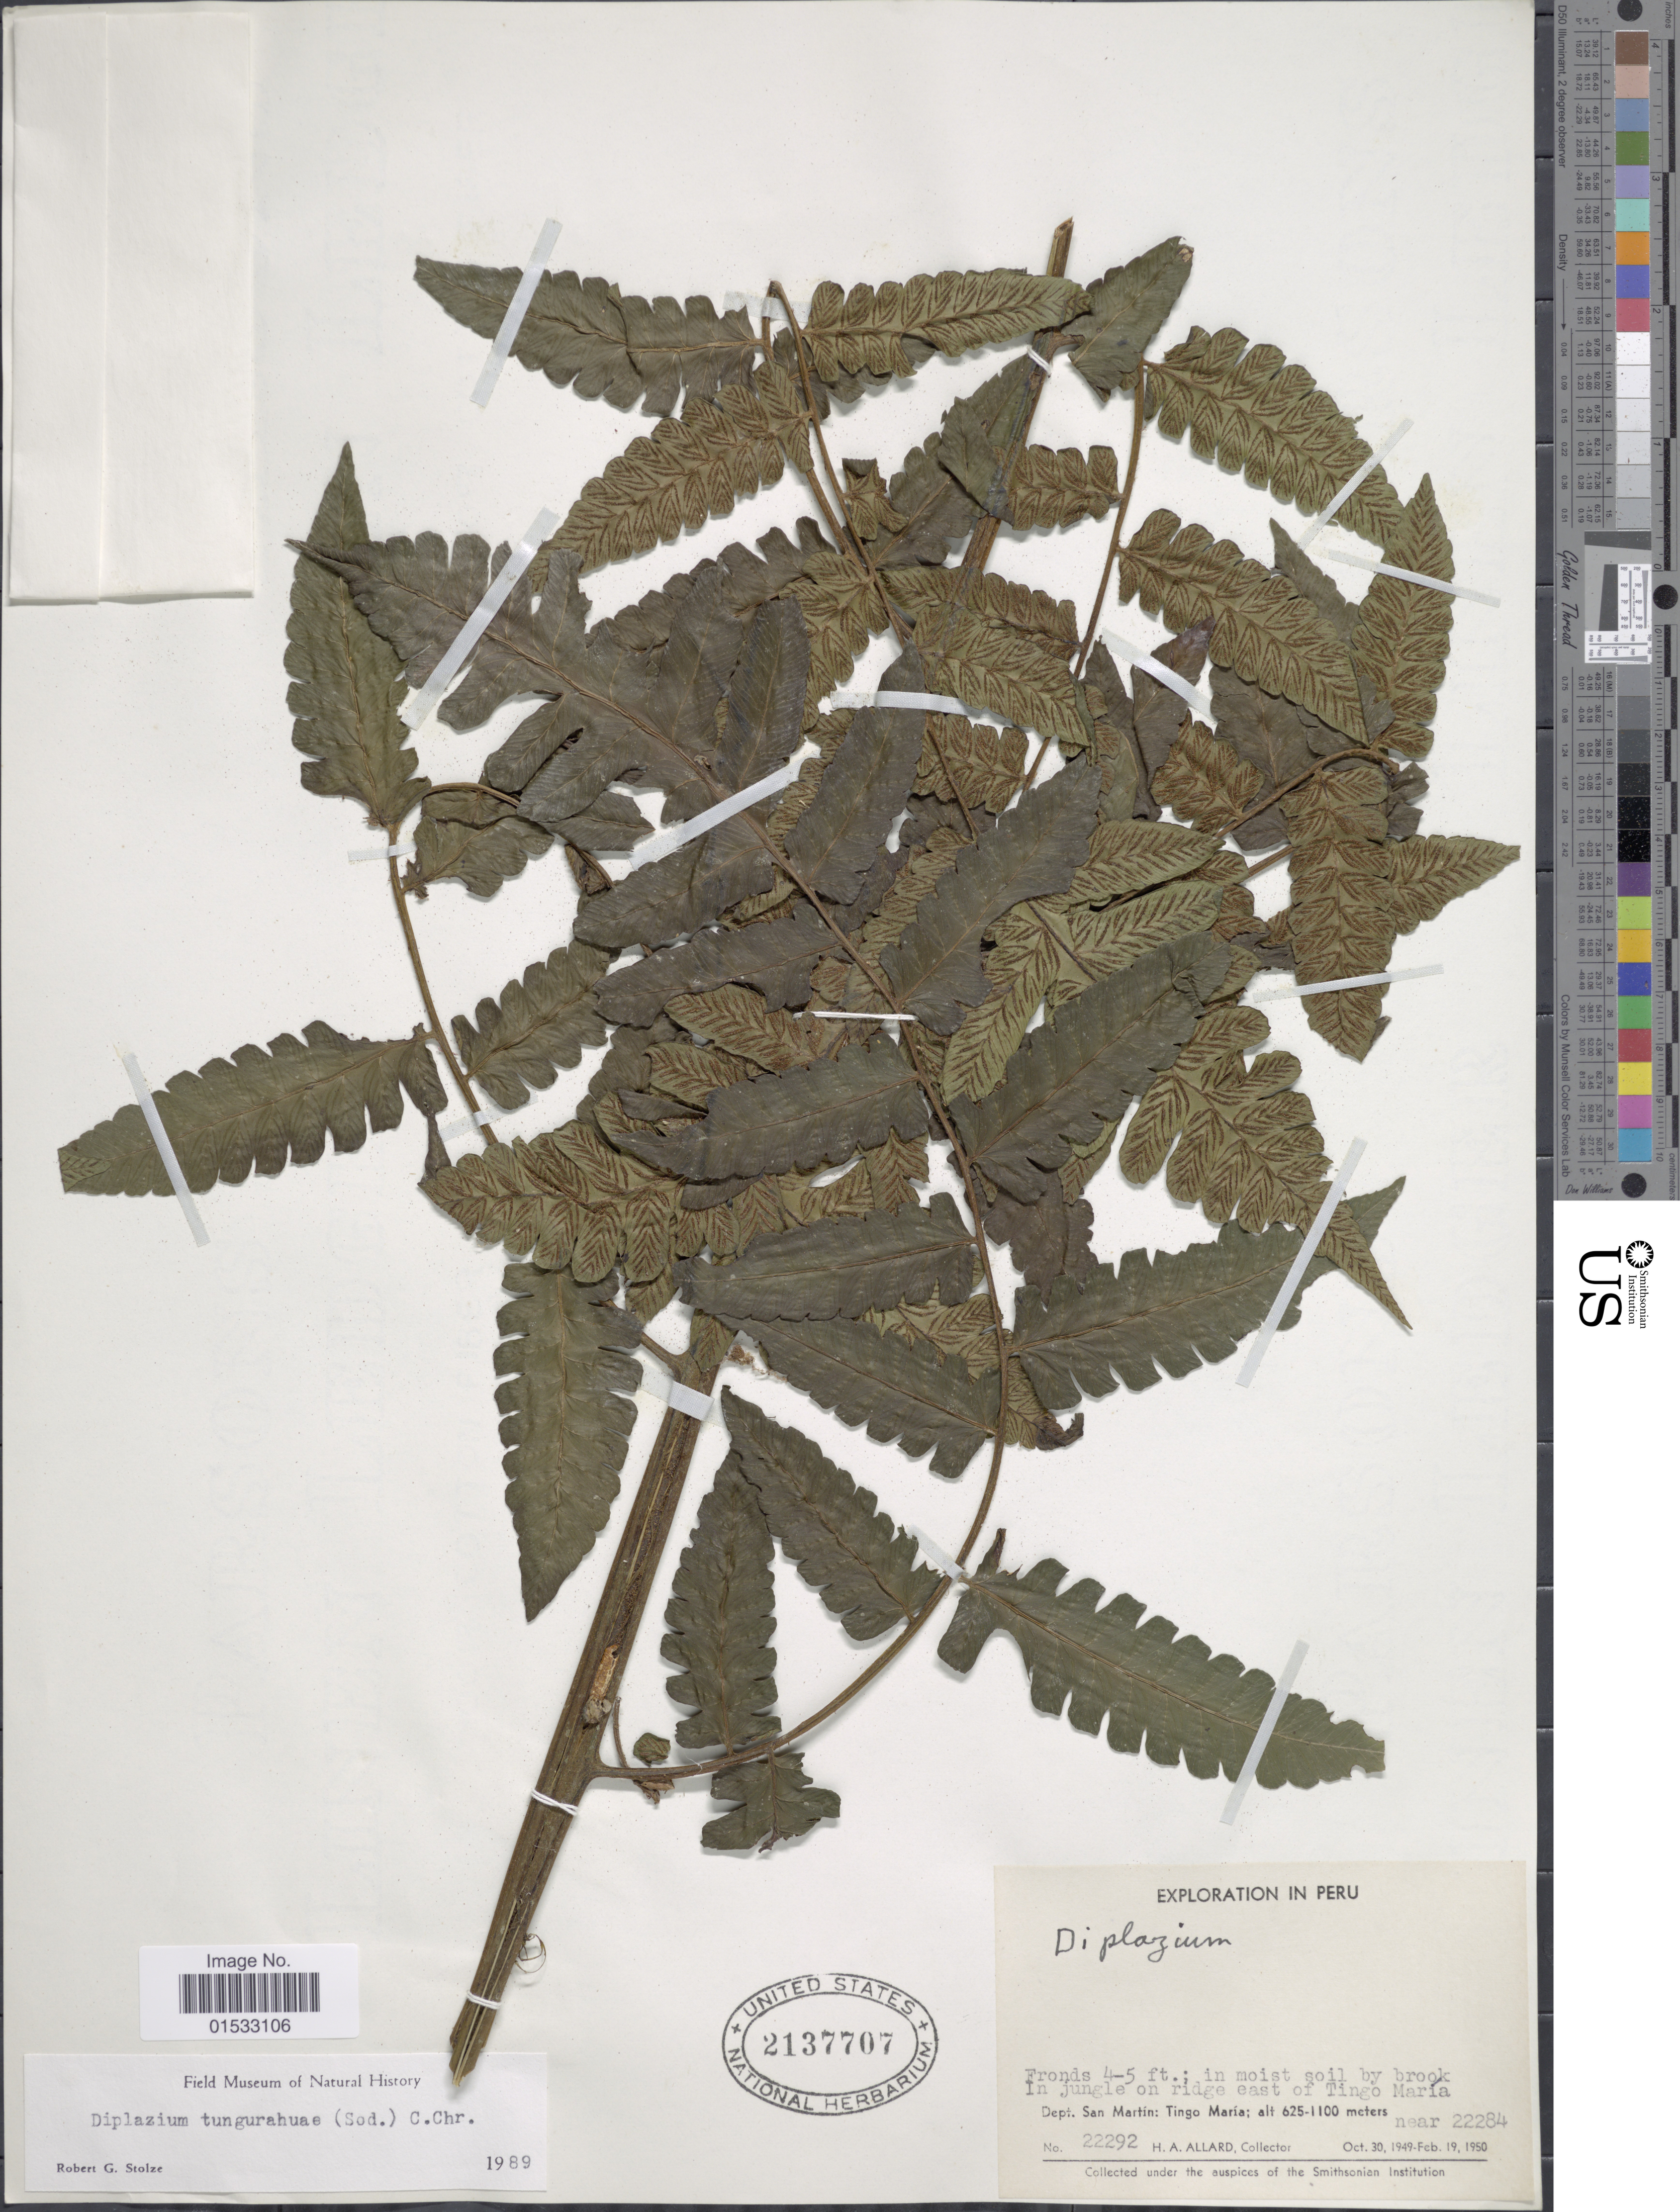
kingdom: Plantae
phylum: Tracheophyta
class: Polypodiopsida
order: Polypodiales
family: Athyriaceae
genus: Diplazium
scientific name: Diplazium striatum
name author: (L.) C. Presl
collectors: H. A. Allard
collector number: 22292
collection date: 1949-10-30/1950-02-19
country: Peru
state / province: San Martín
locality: In jungle on ridge east of Tingo María near 22284, Tingo Maria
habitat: in jungle on ridge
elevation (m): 625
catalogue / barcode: US 2137707